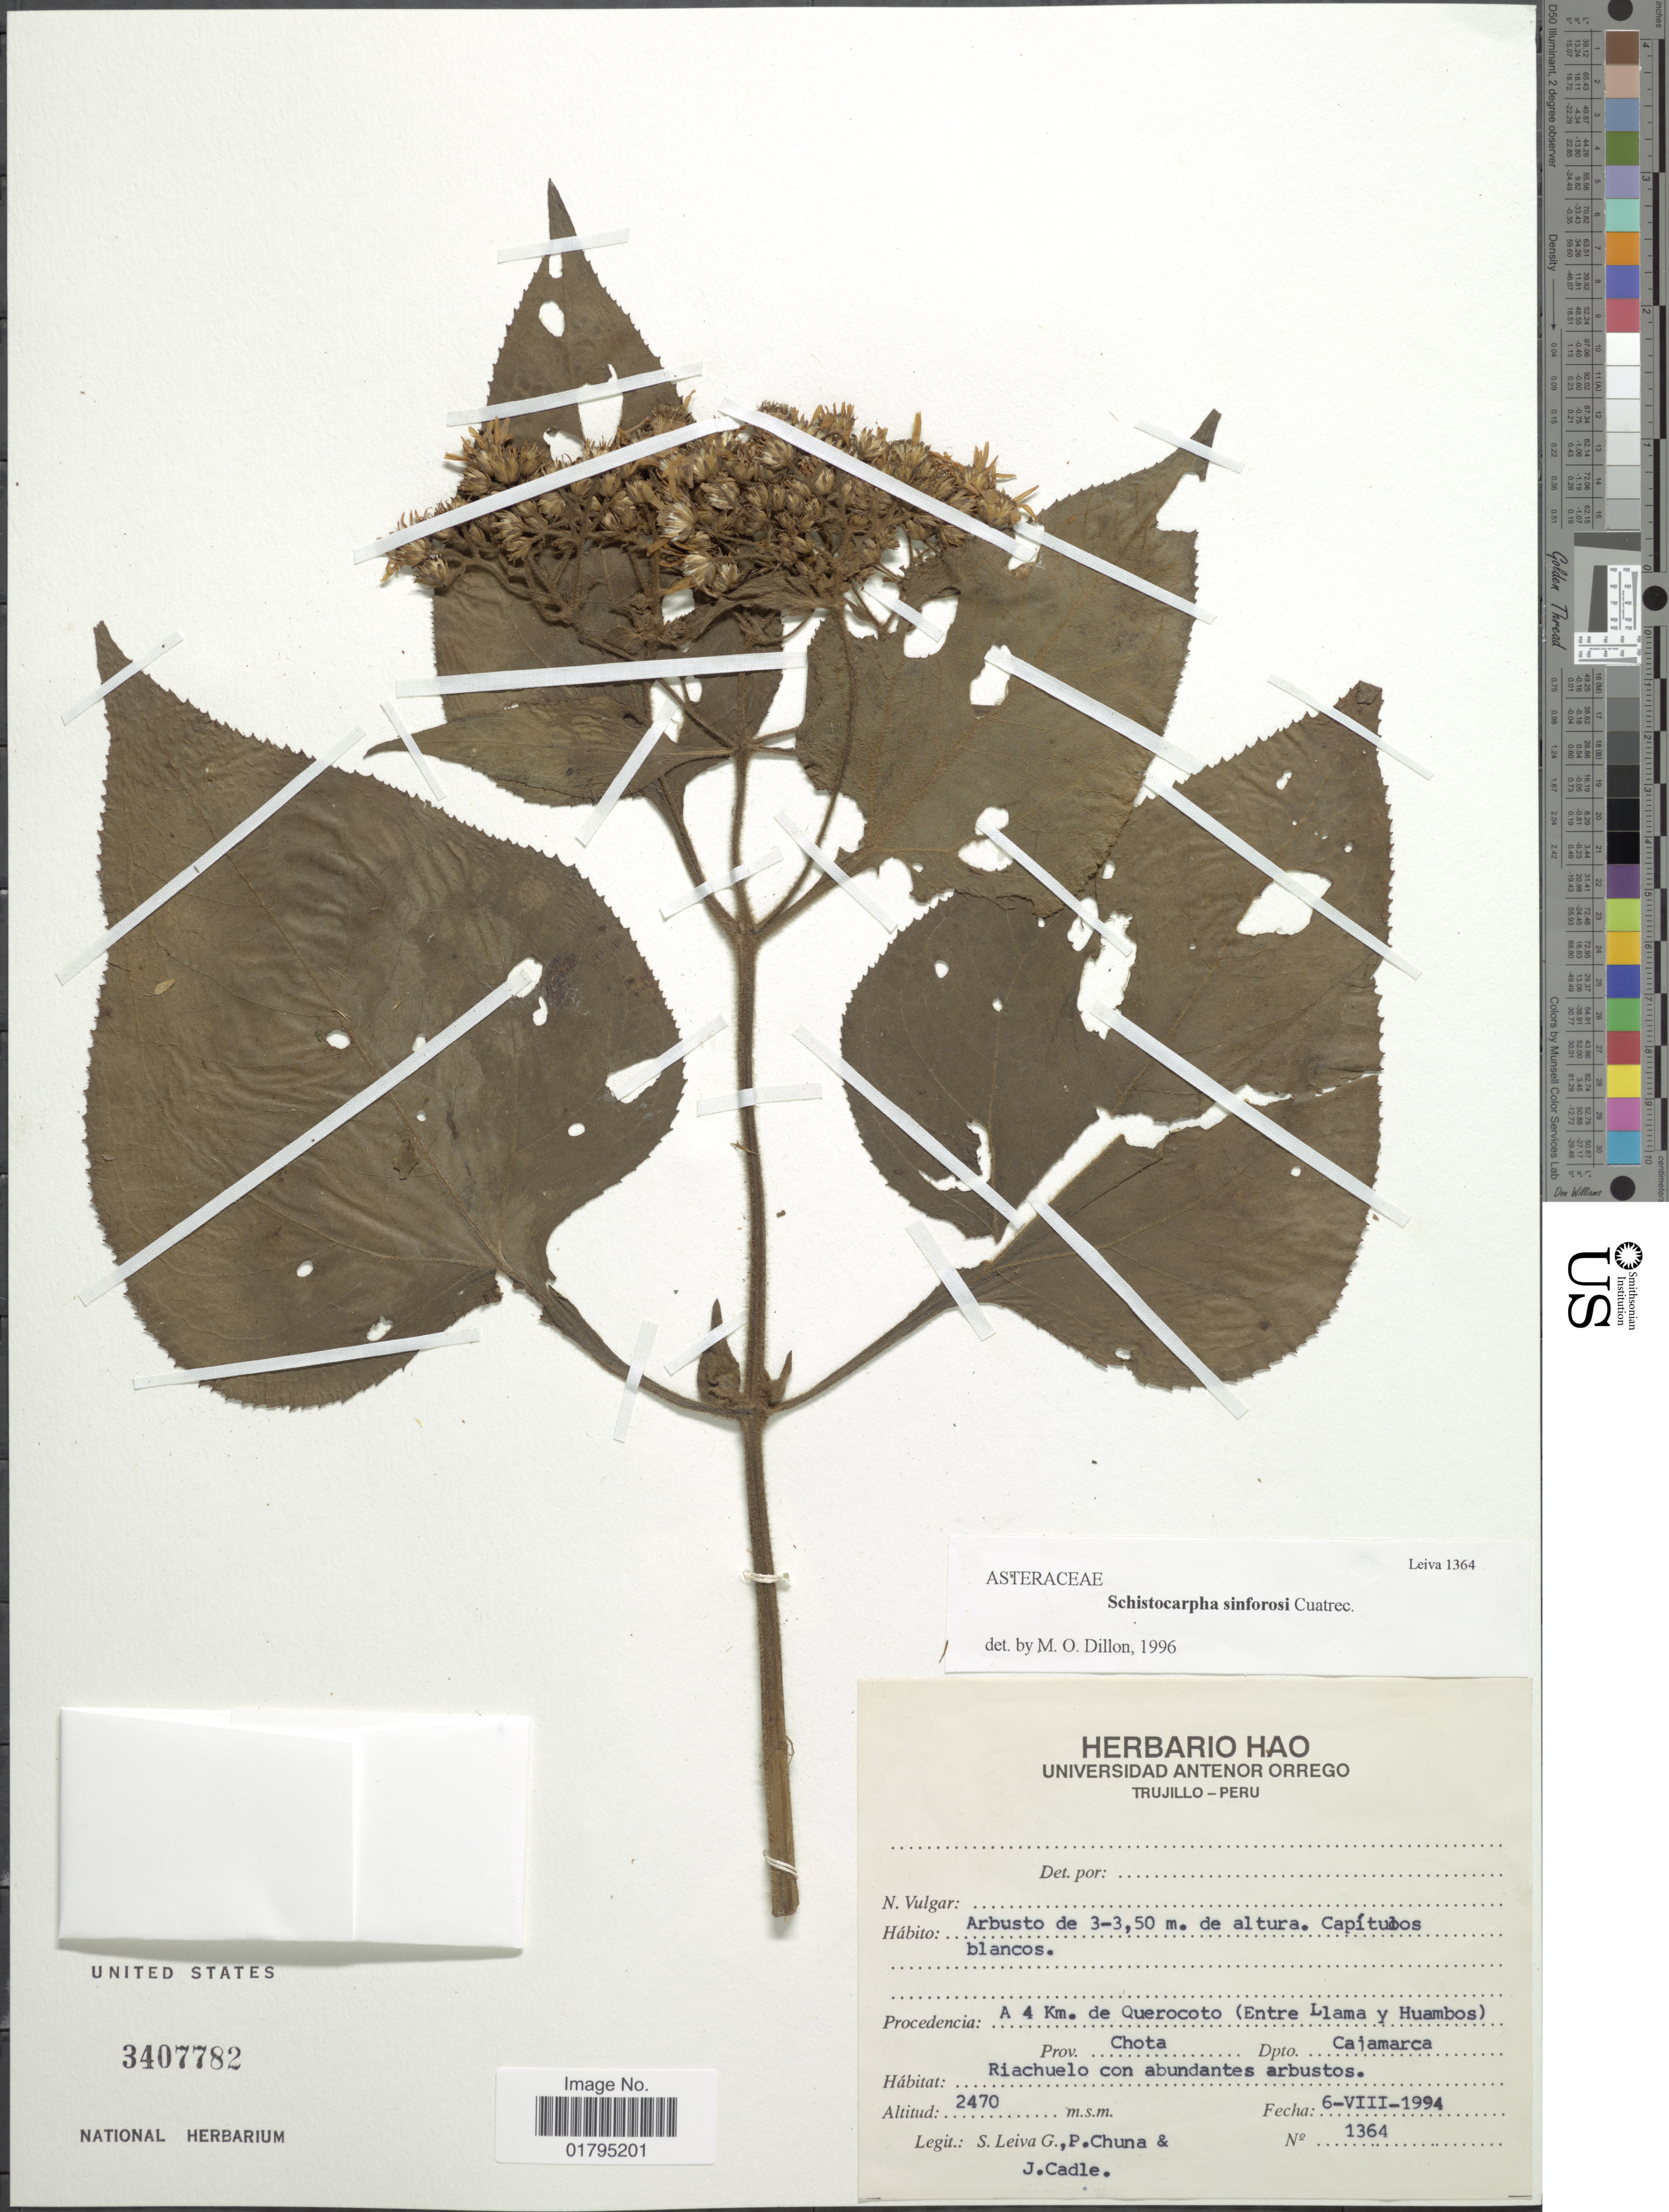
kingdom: Plantae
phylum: Tracheophyta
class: Magnoliopsida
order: Asterales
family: Asteraceae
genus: Schistocarpha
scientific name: Schistocarpha sinforosii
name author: Cuatrec.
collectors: S. Leiva G., P. Chuna & J. Cadle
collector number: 1364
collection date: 1994-08-06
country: Peru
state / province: Cajamarca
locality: A 4 km. de Querocoto (Entre Llama y Huambos), Prov. Chota, Dpto Cajamarca,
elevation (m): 2470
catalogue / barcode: US 3407782